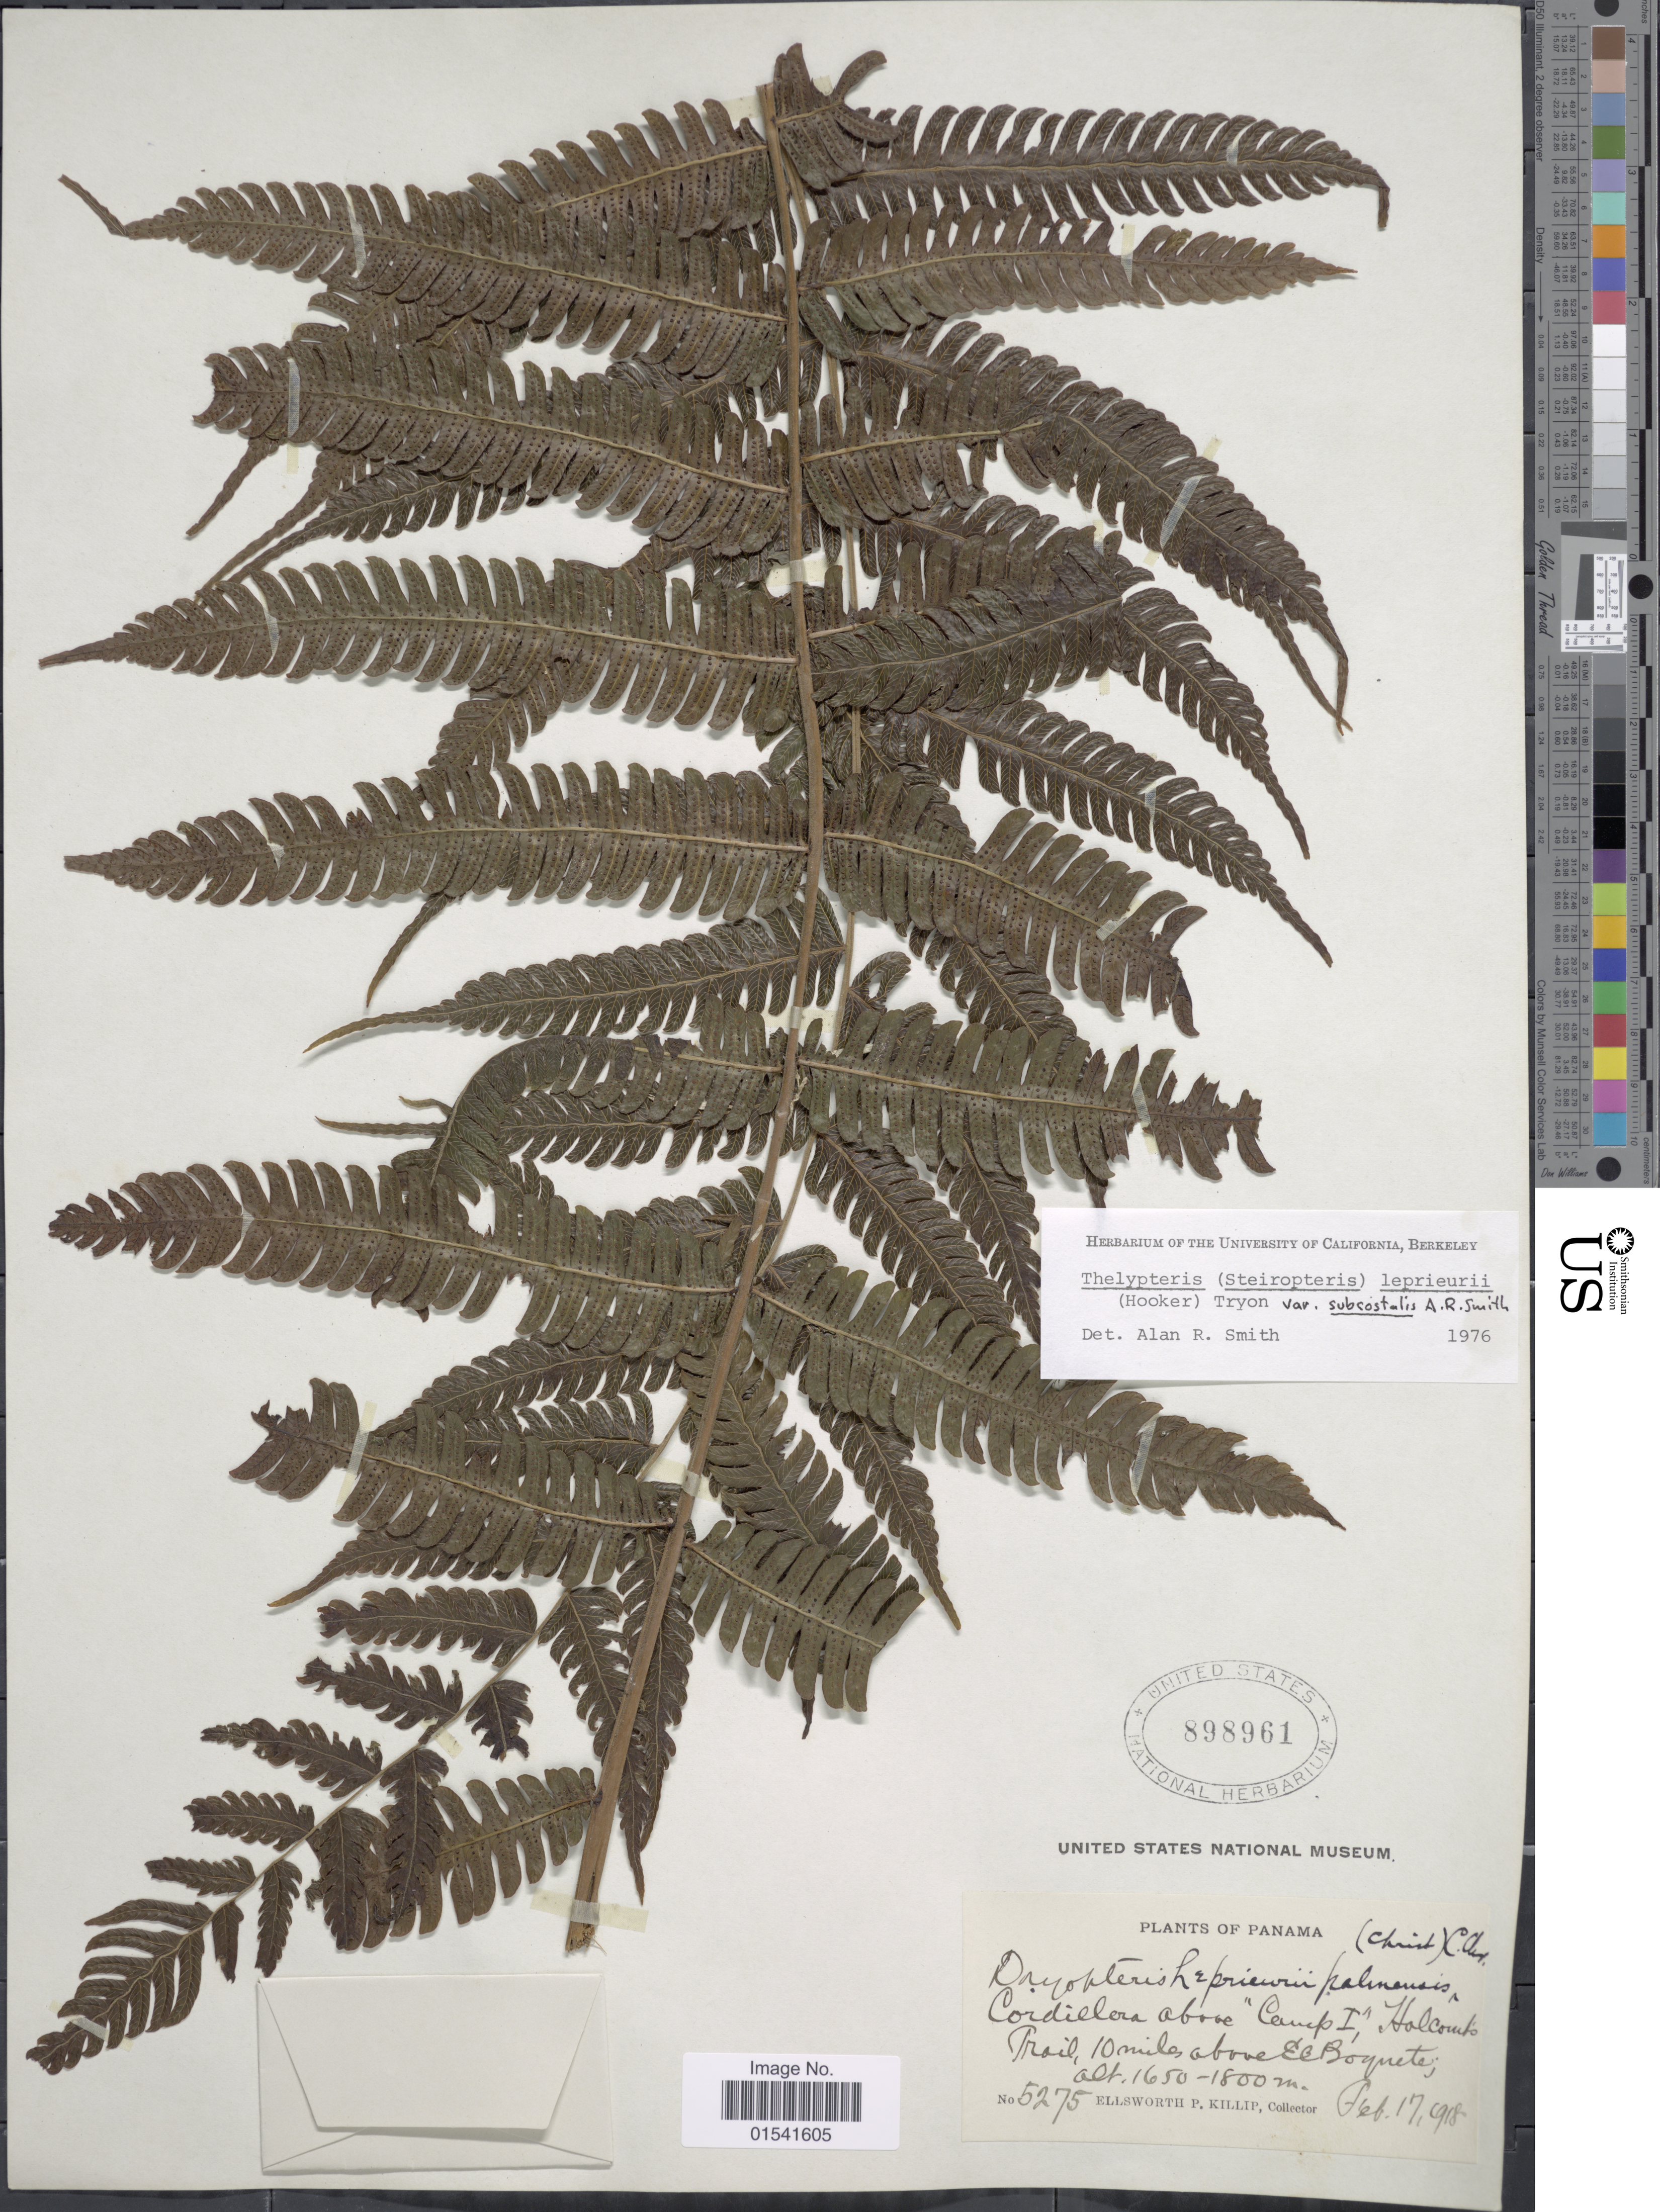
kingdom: Plantae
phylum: Tracheophyta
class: Polypodiopsida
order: Polypodiales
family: Thelypteridaceae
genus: Steiropteris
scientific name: Steiropteris leprieurii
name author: (Hook. f.) Pic. Serm.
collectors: E. P. Killip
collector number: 5275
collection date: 1918-02-17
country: Panama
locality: Cordillera above 'Camp I' Holcomb's Trail, 10 miles above El Boquete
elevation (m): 1650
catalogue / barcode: US 898961